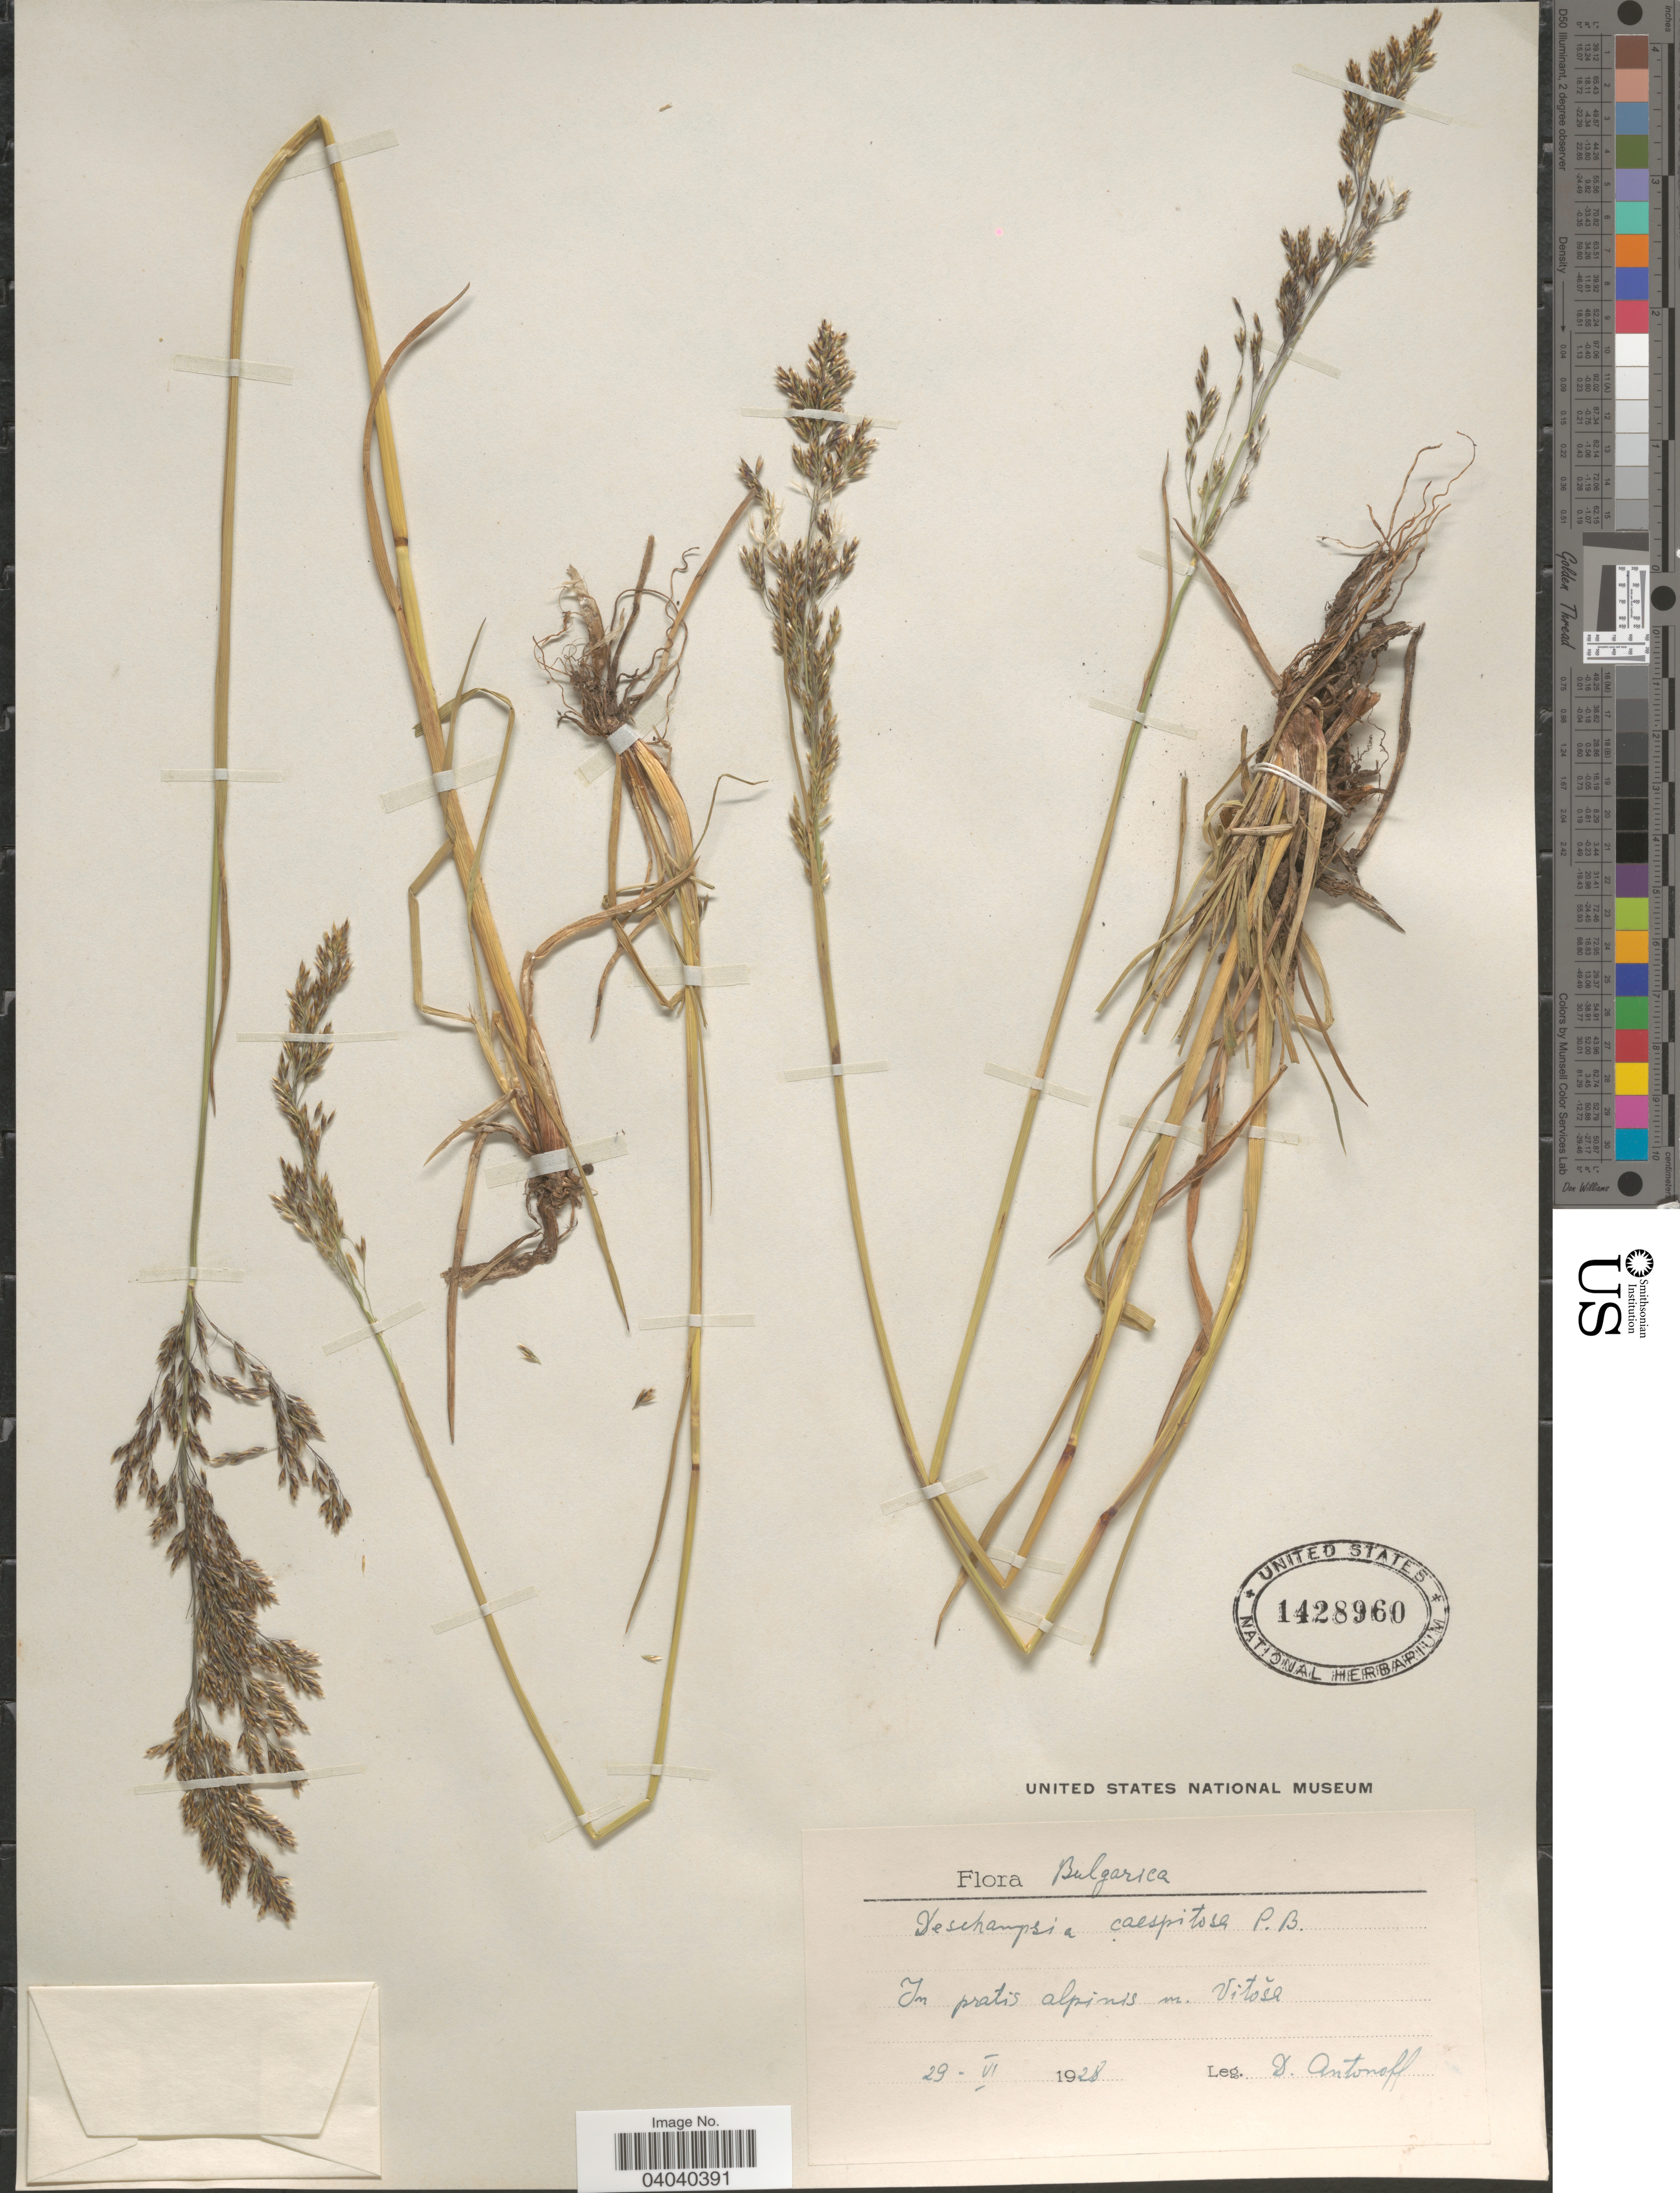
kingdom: Plantae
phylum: Tracheophyta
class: Liliopsida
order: Poales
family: Poaceae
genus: Deschampsia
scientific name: Deschampsia cespitosa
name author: (L.) P. Beauv.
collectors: D. Antonoff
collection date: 1928-06-29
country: Bulgaria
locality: In pratis alpinis m. Vitoša.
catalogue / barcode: US 1428960